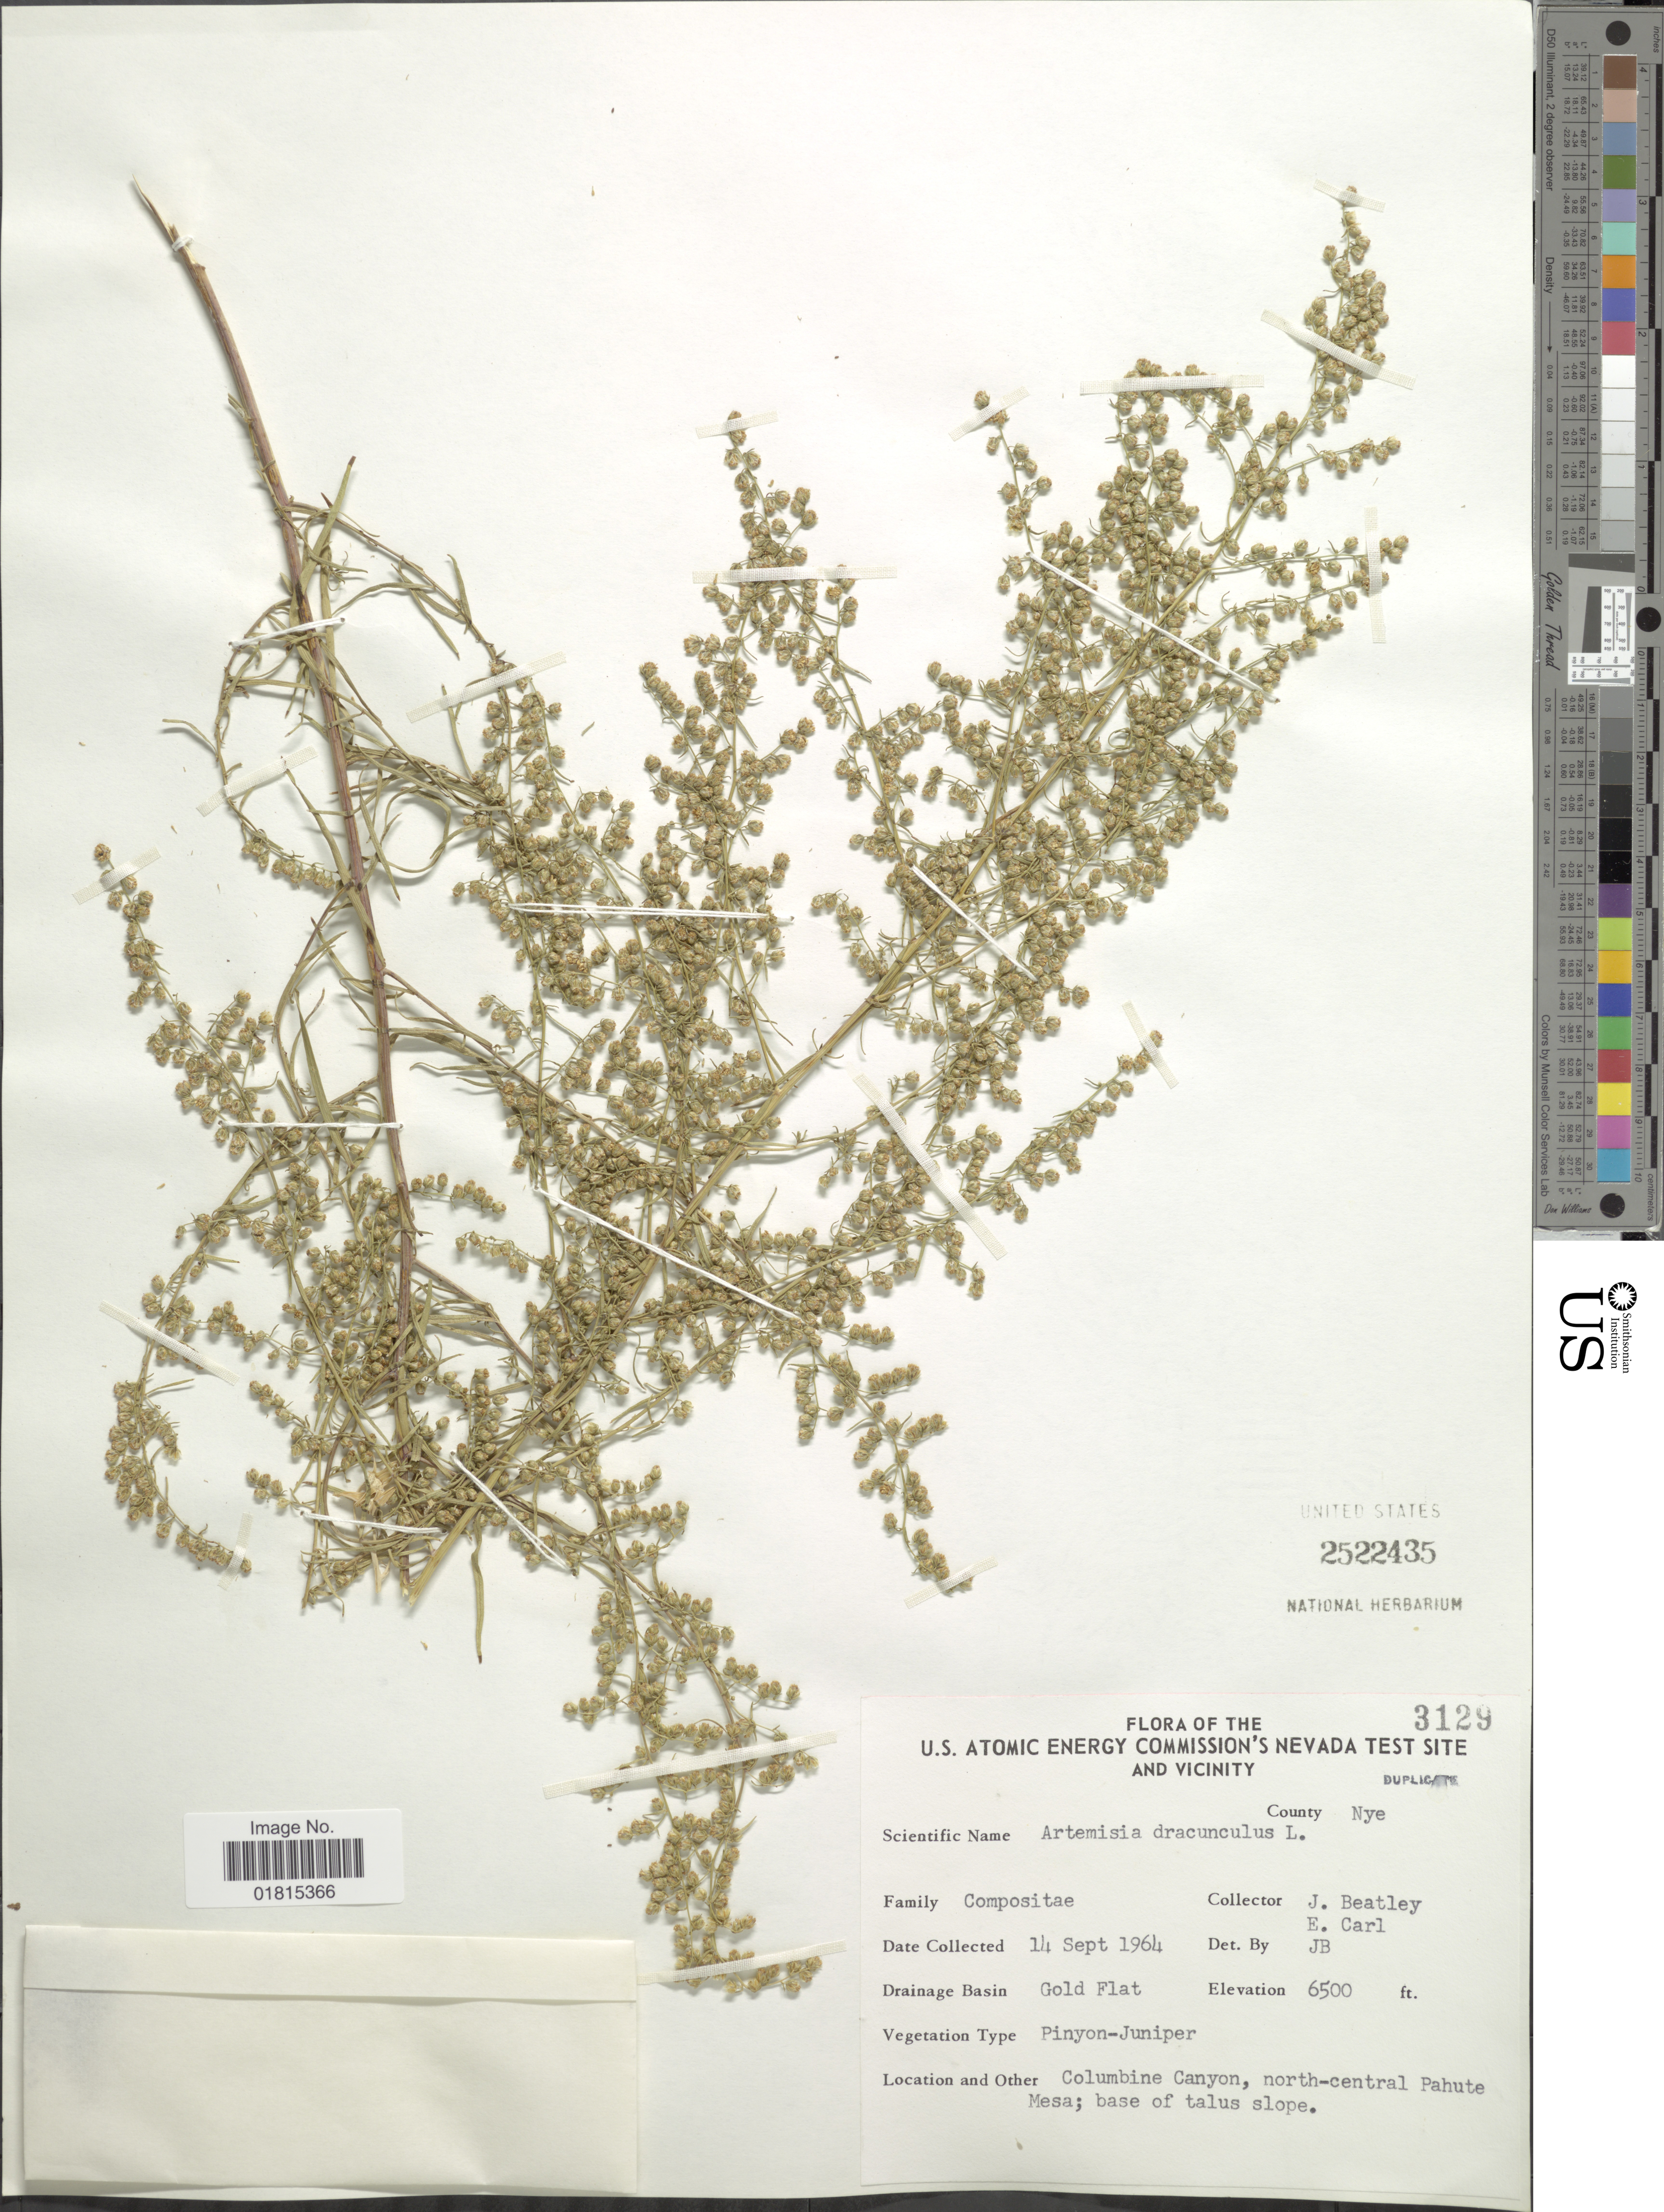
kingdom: Plantae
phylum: Tracheophyta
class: Magnoliopsida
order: Asterales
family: Asteraceae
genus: Artemisia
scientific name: Artemisia dracunculoides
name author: Pursh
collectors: J. C. Beatley & E. Carl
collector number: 3129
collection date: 1964-09-14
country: United States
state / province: Nevada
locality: U.S. Atomic Energy Commission's Nevada Test Site and vicinity. County Nye. Gold Flat. Columbine Canyon, north-central Pahute Mesa; base of talus slope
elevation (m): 1981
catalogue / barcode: US 2522435